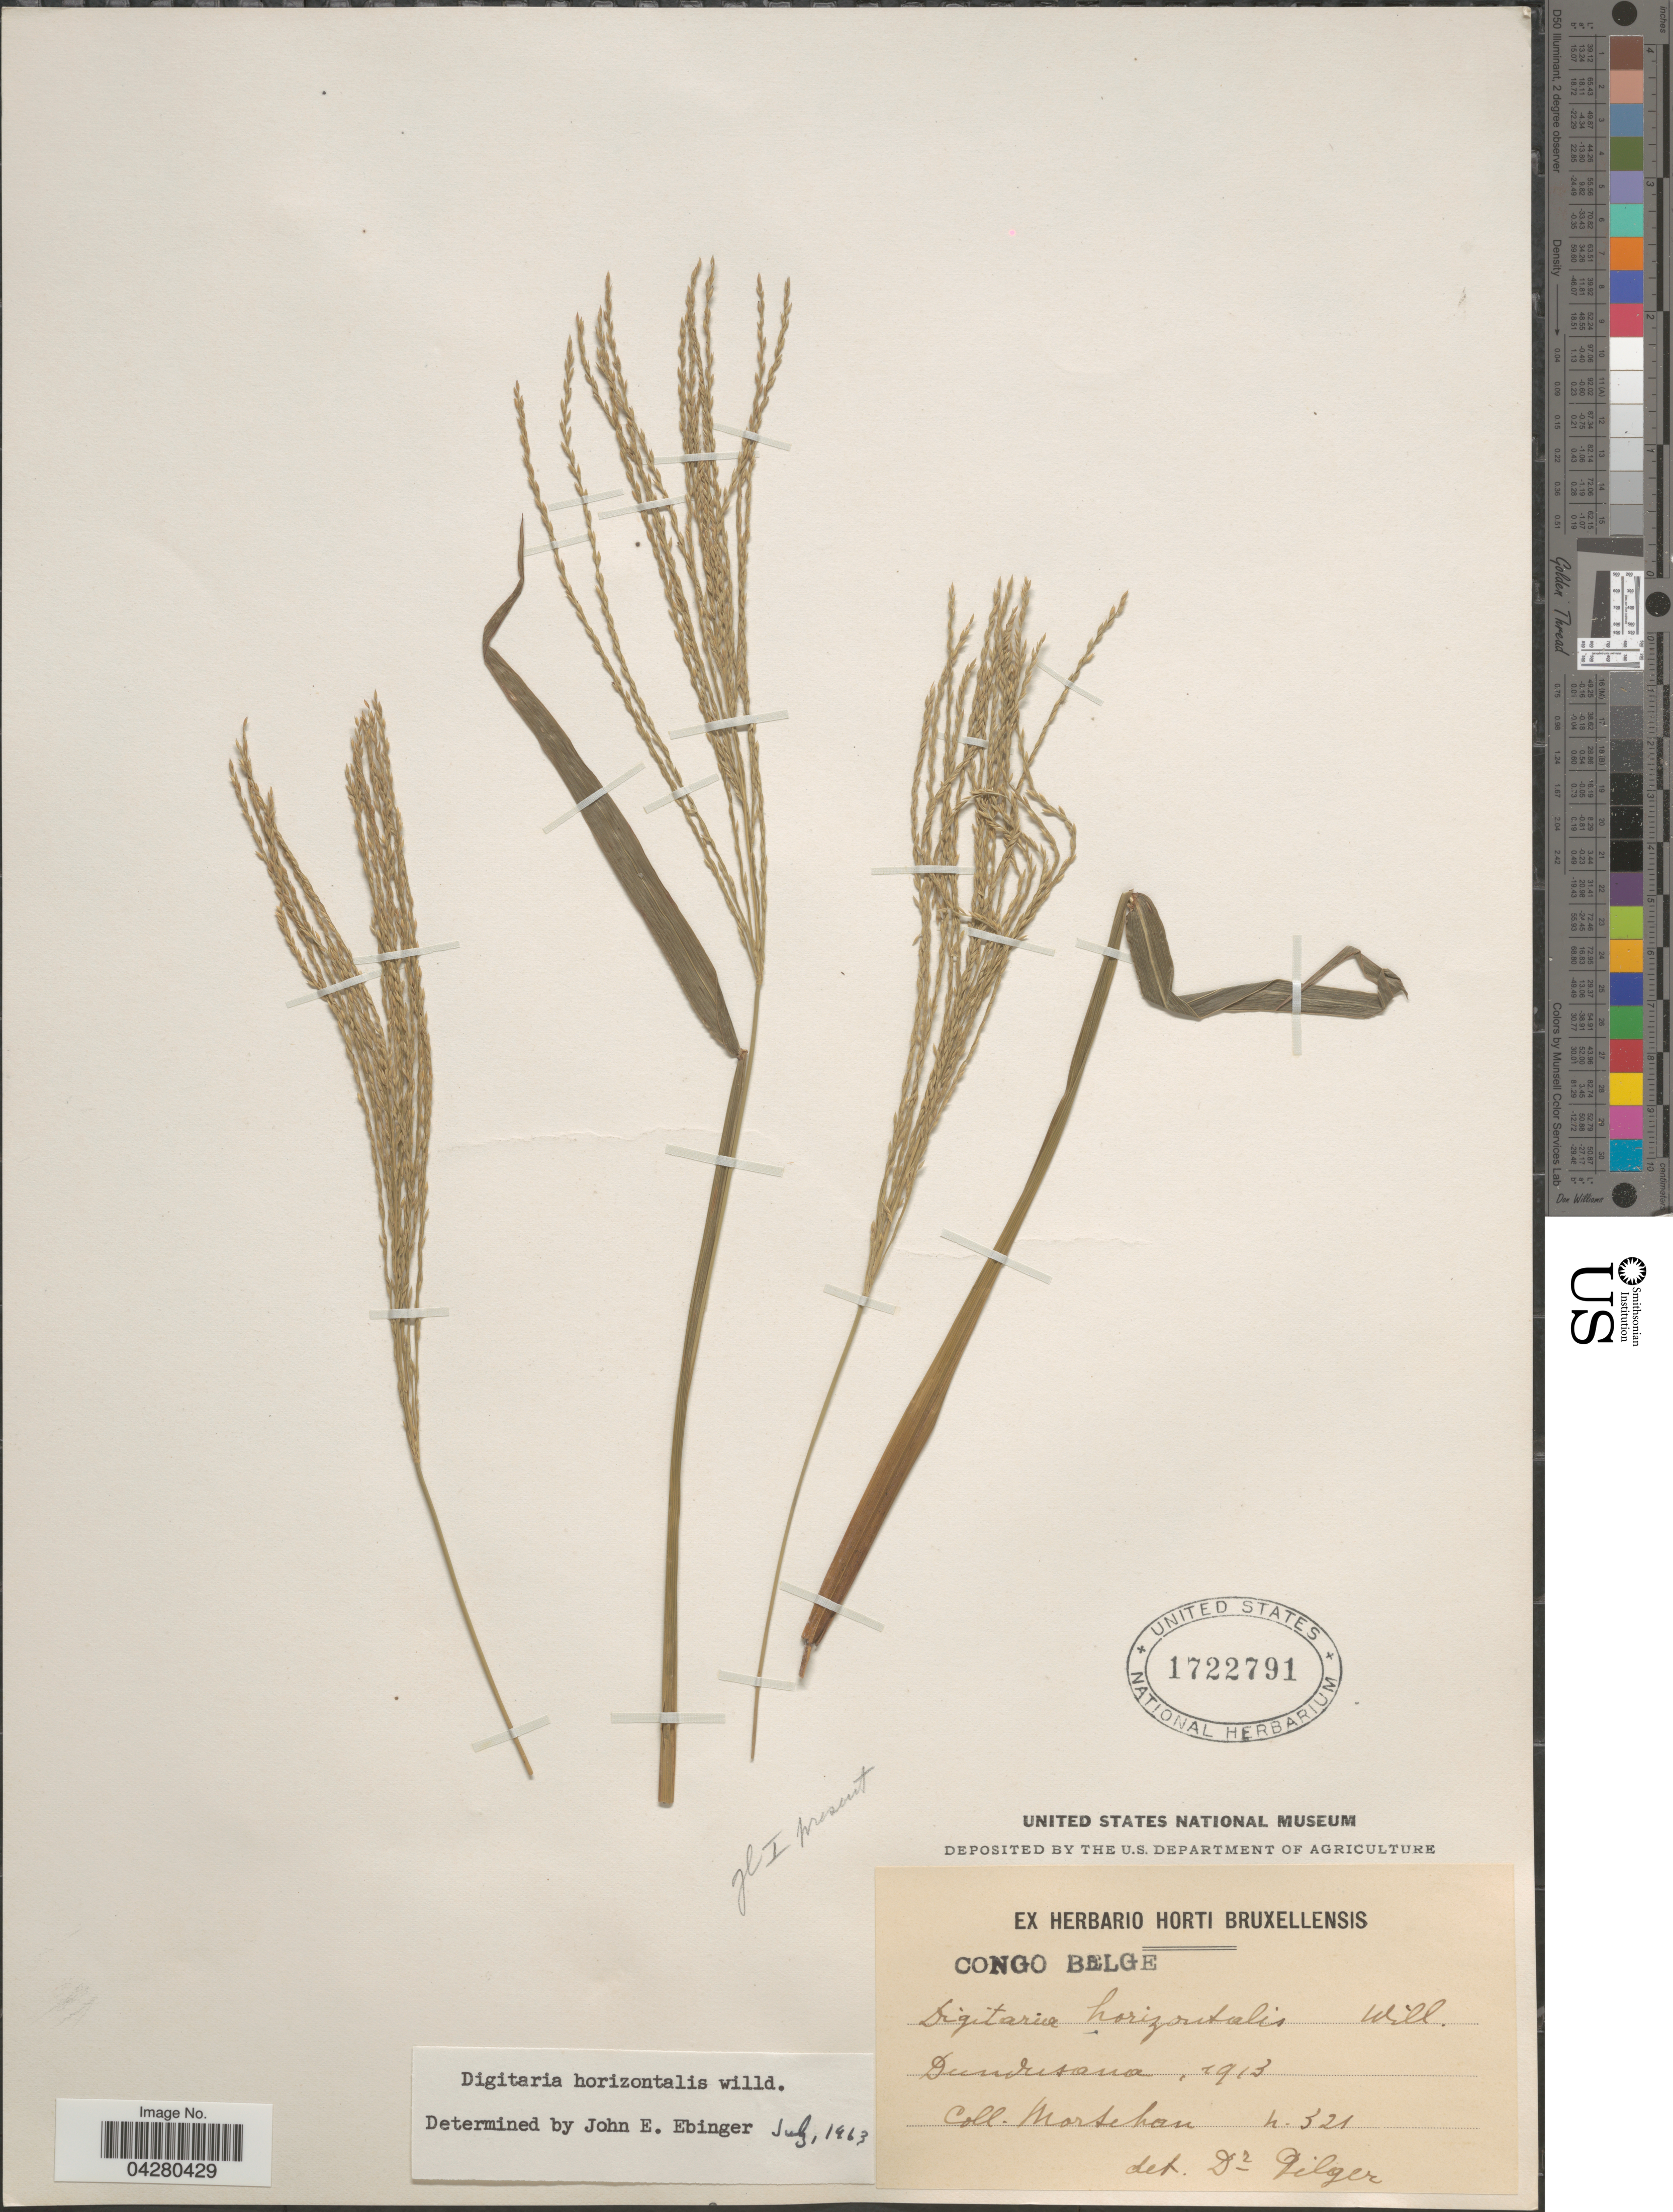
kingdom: Plantae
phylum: Tracheophyta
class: Liliopsida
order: Poales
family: Poaceae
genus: Digitaria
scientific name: Digitaria horizontalis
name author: Willd.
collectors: M. G. Mortehan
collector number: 321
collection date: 1913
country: Congo, Democratic Republic of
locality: Congo Belge. Dundusana.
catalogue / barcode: US 1722791